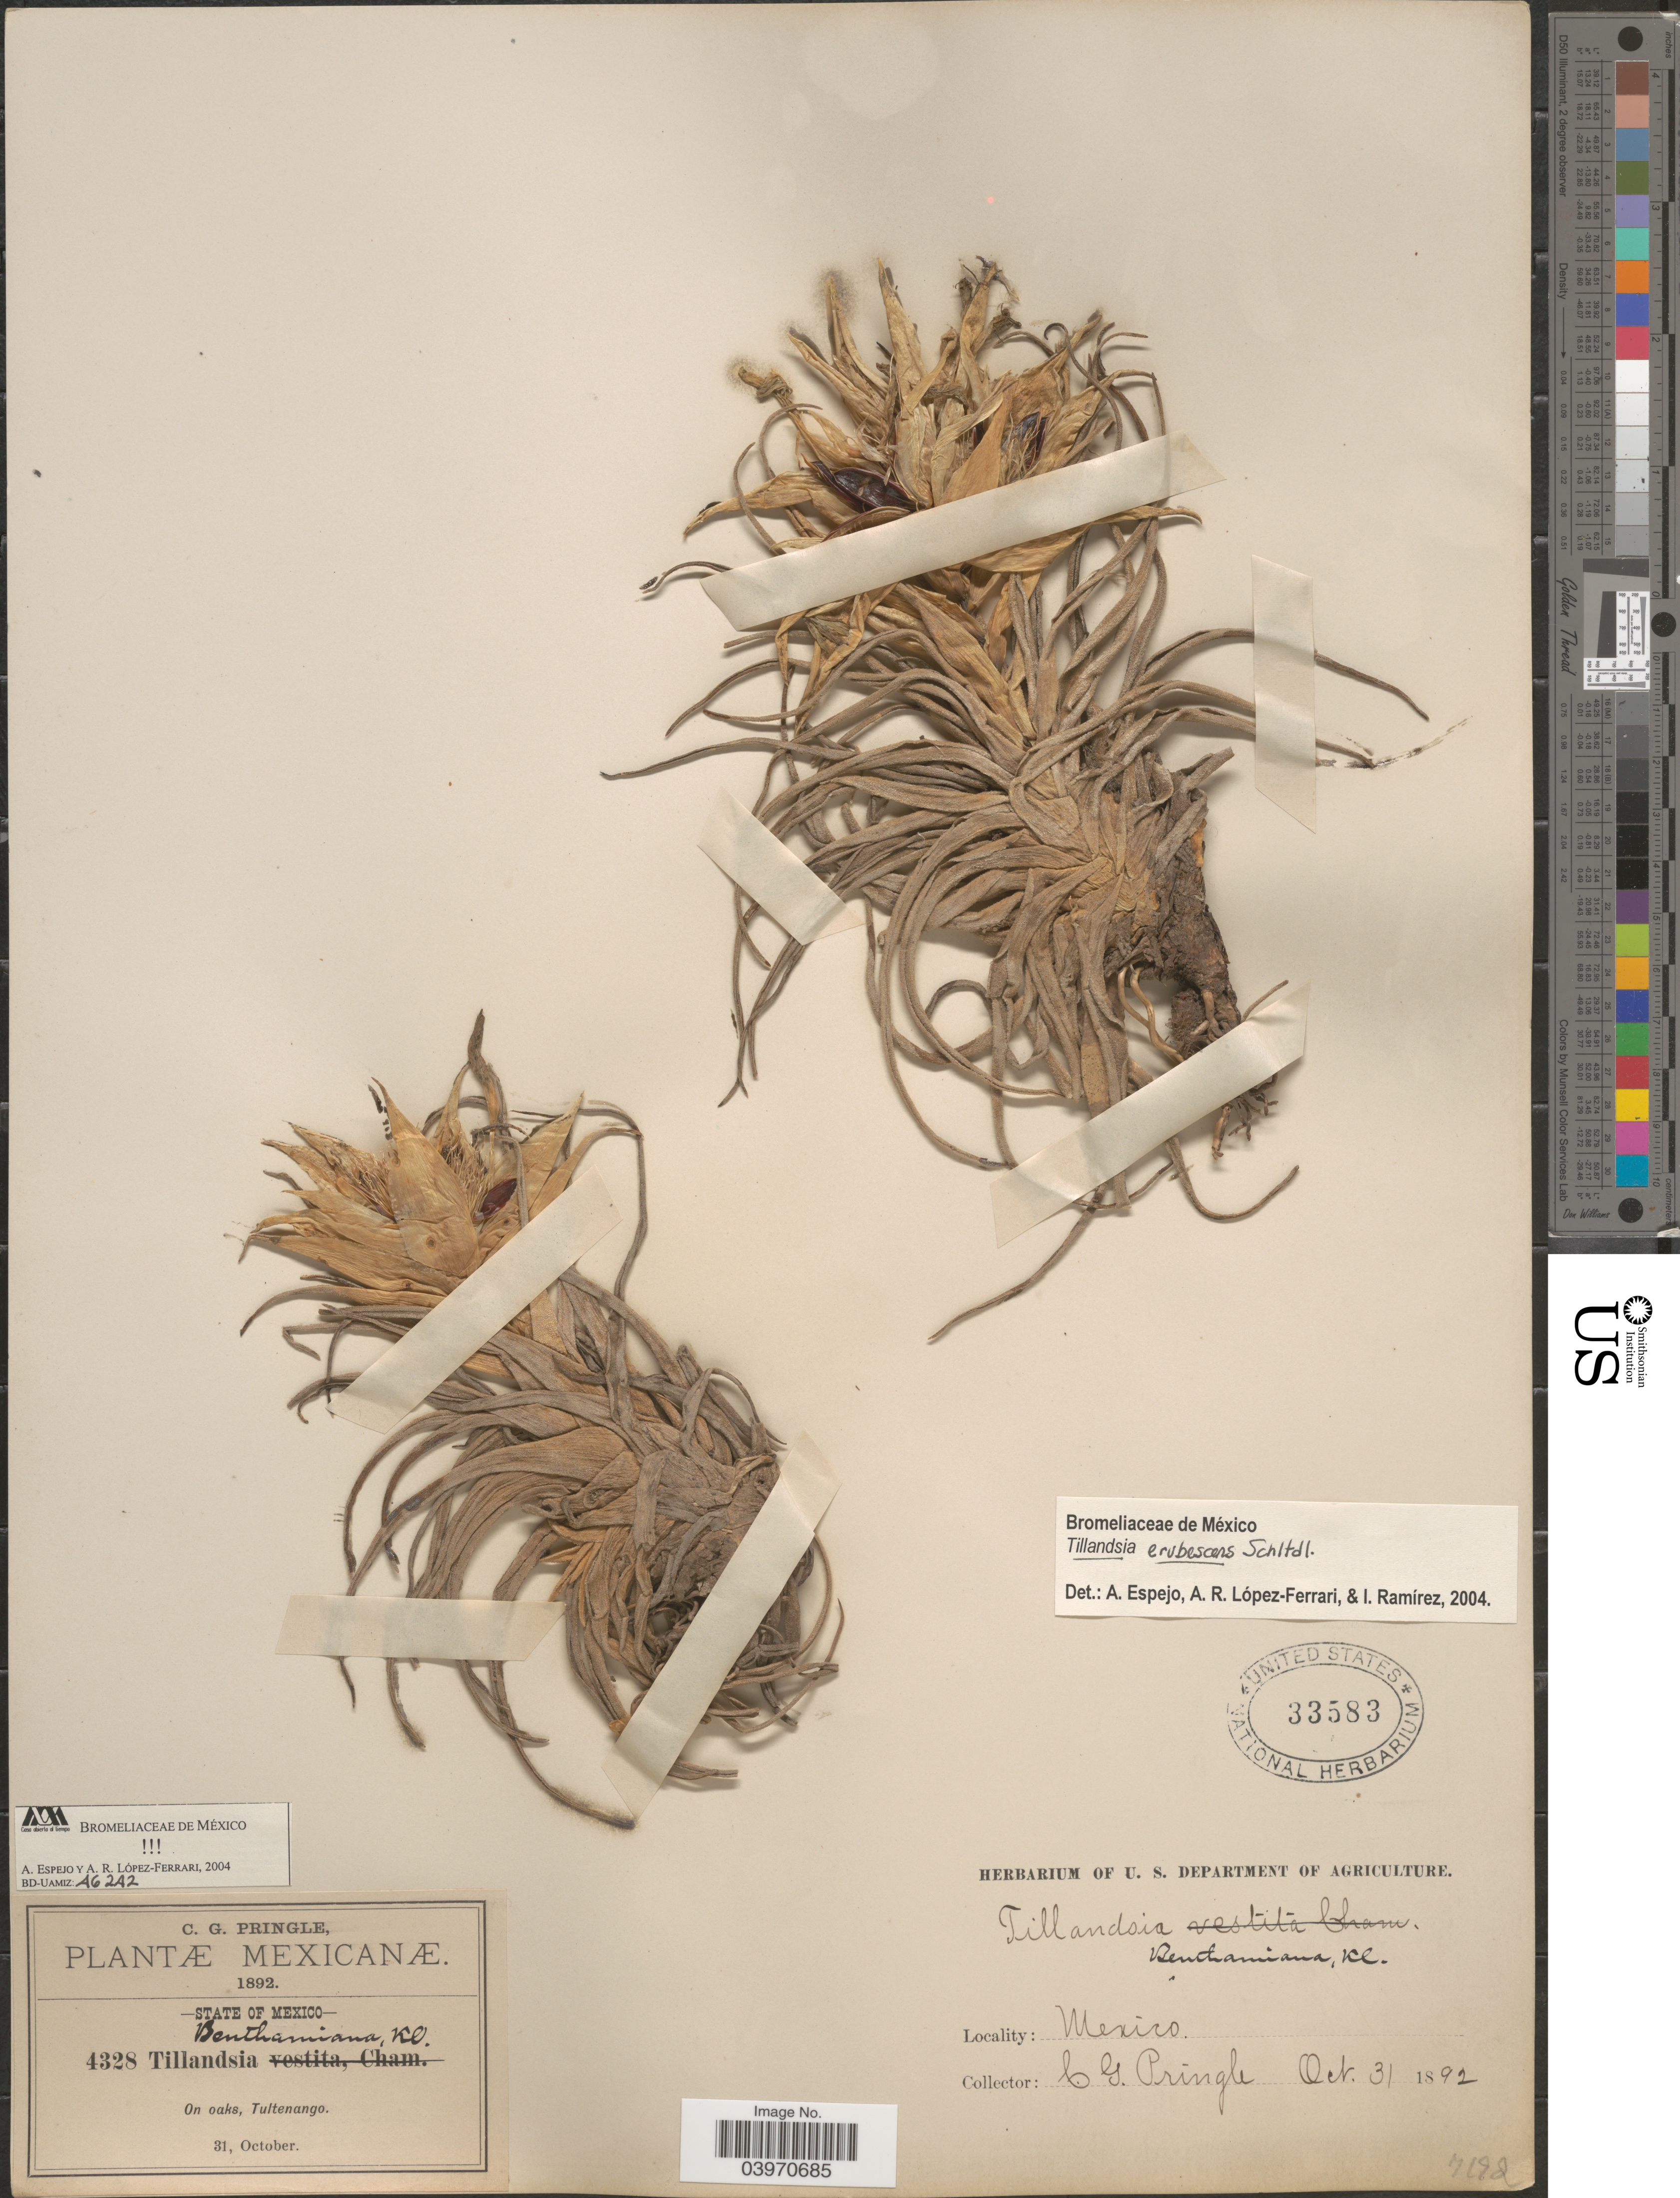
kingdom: Plantae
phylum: Tracheophyta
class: Liliopsida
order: Poales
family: Bromeliaceae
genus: Tillandsia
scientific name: Tillandsia erubescens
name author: Schltdl.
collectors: C. G. Pringle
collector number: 4328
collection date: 1892-10-31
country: Mexico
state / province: México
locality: On oaks, Tultenango.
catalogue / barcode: US 33583